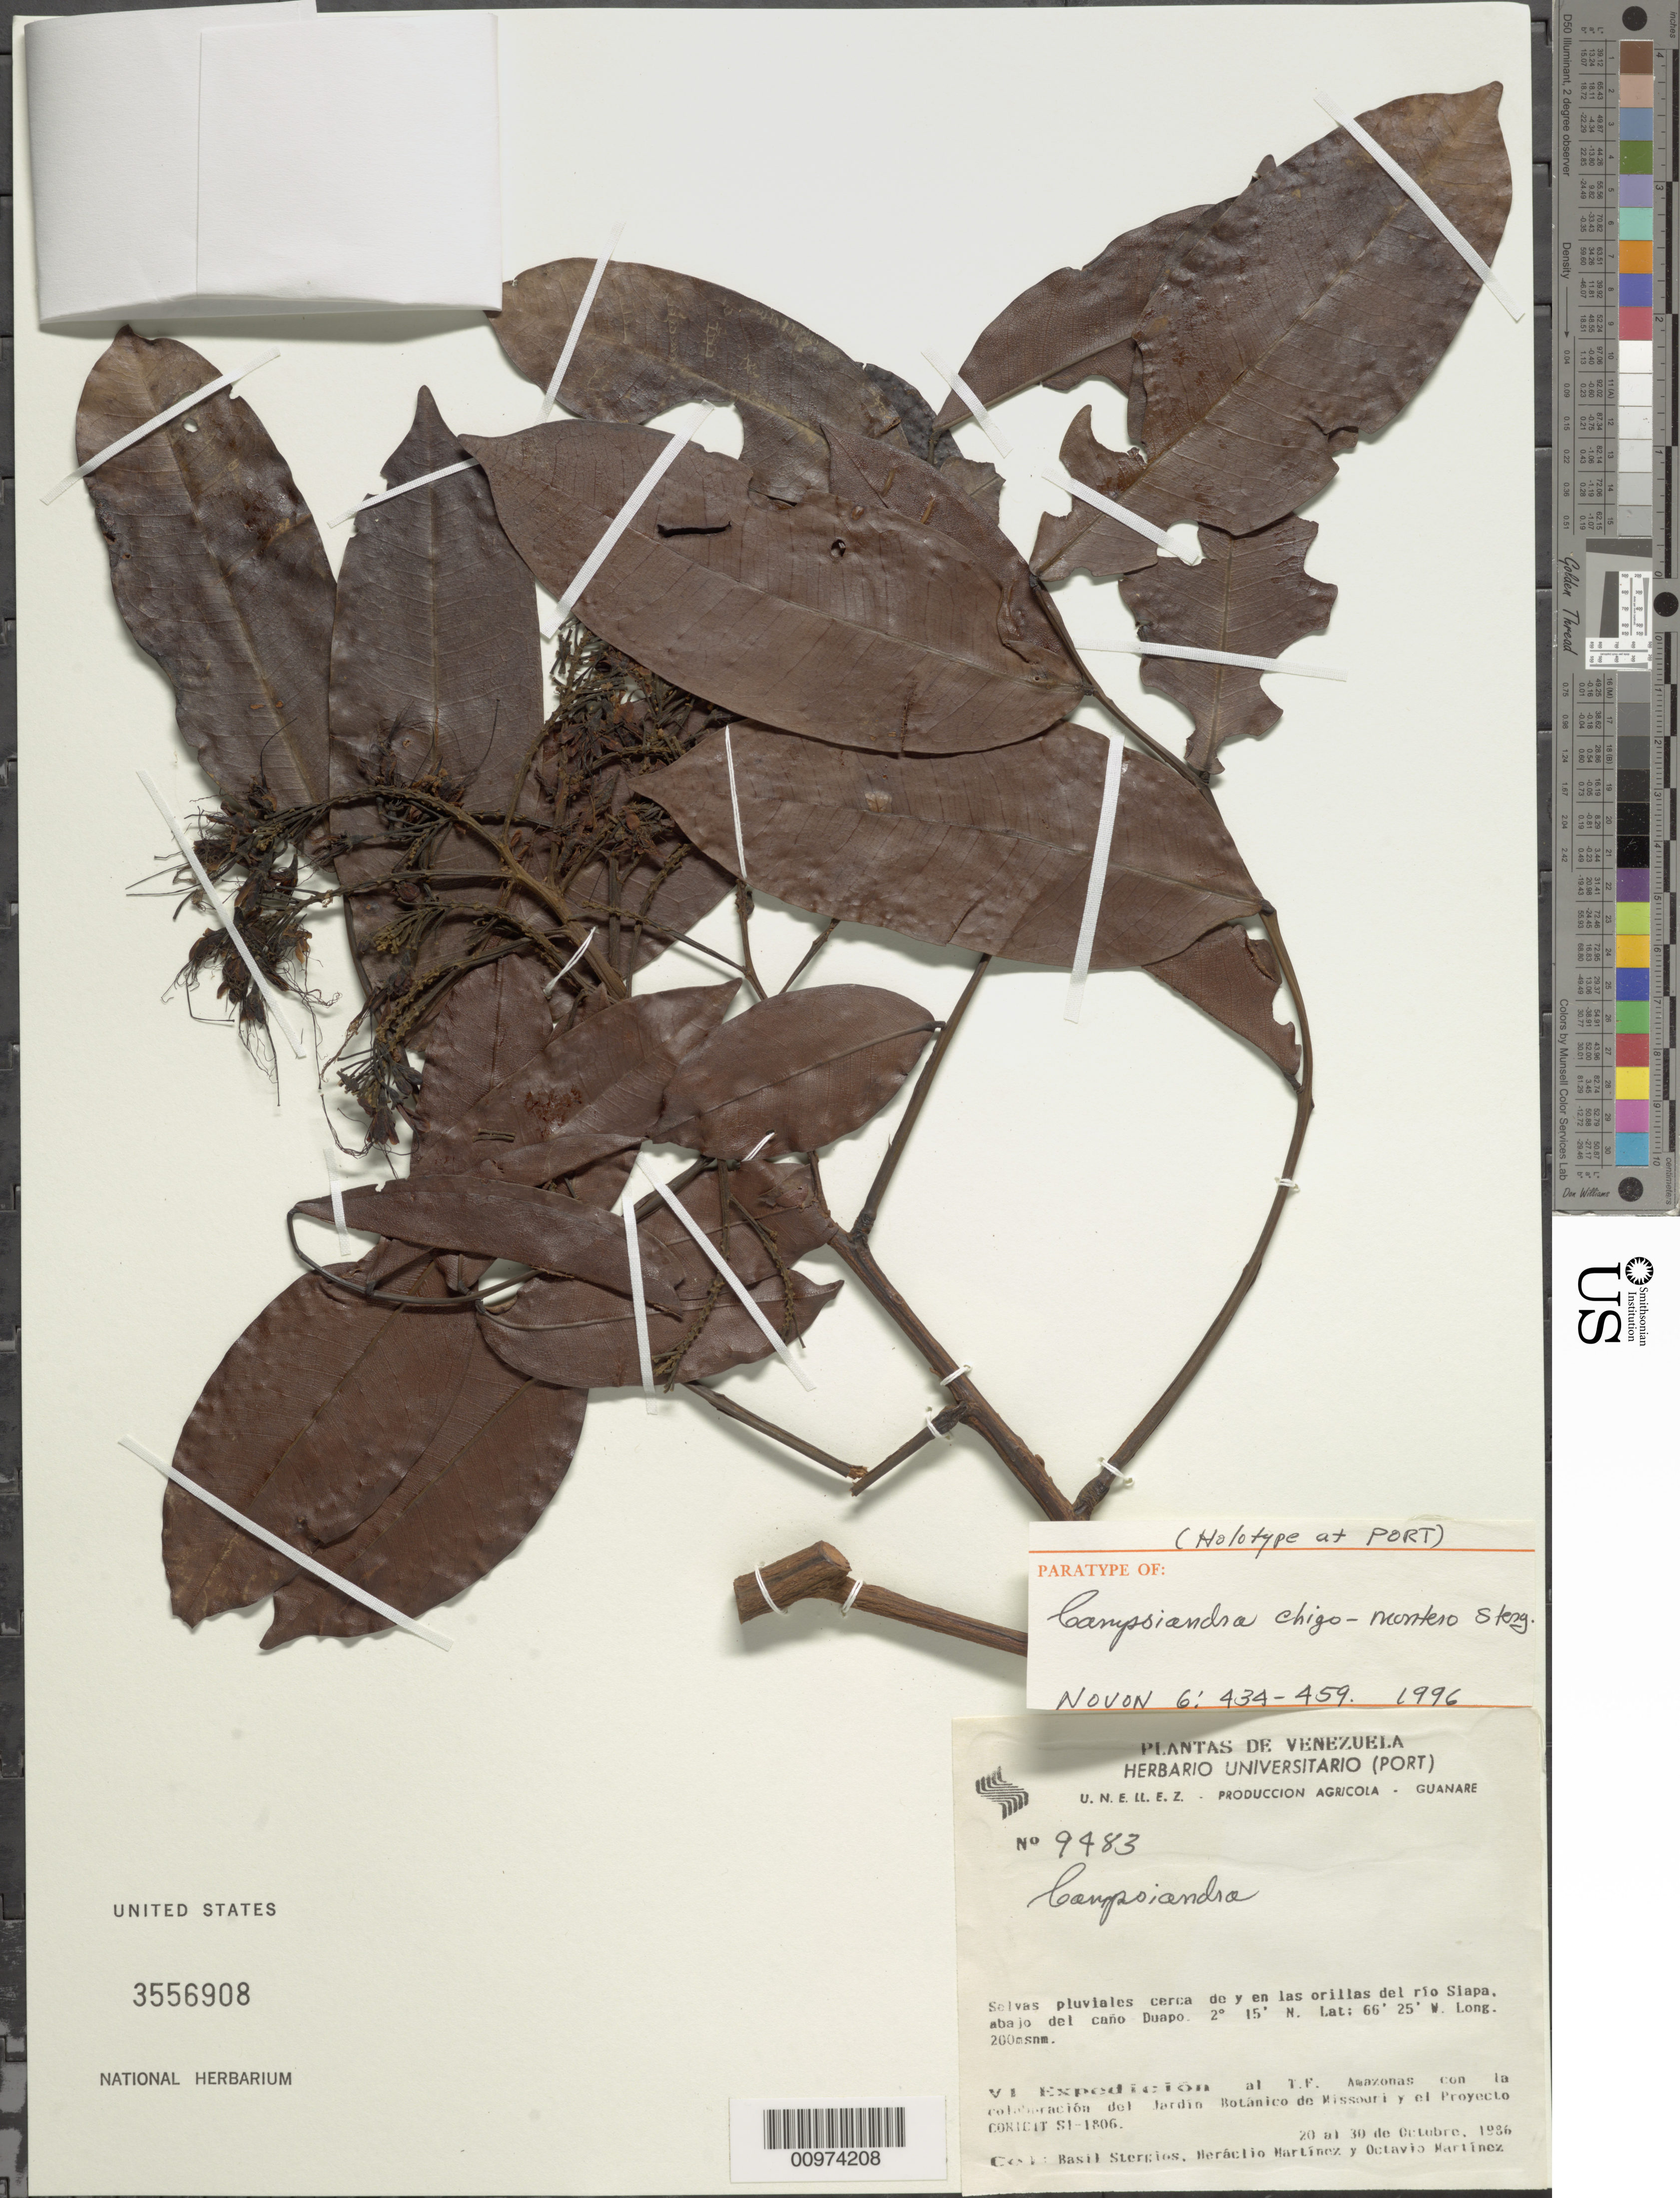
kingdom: Plantae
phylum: Tracheophyta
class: Magnoliopsida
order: Fabales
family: Fabaceae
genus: Campsiandra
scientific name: Campsiandra chigo-montero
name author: Stergios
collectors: B. G. Stergios, H. Martinez & O. Martínez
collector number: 9483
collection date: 1986-10-20/1986-10-30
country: Venezuela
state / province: Amazonas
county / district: Río Negro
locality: Rio Siapa abajo del cano Duapo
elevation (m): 200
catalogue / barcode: US 3556908